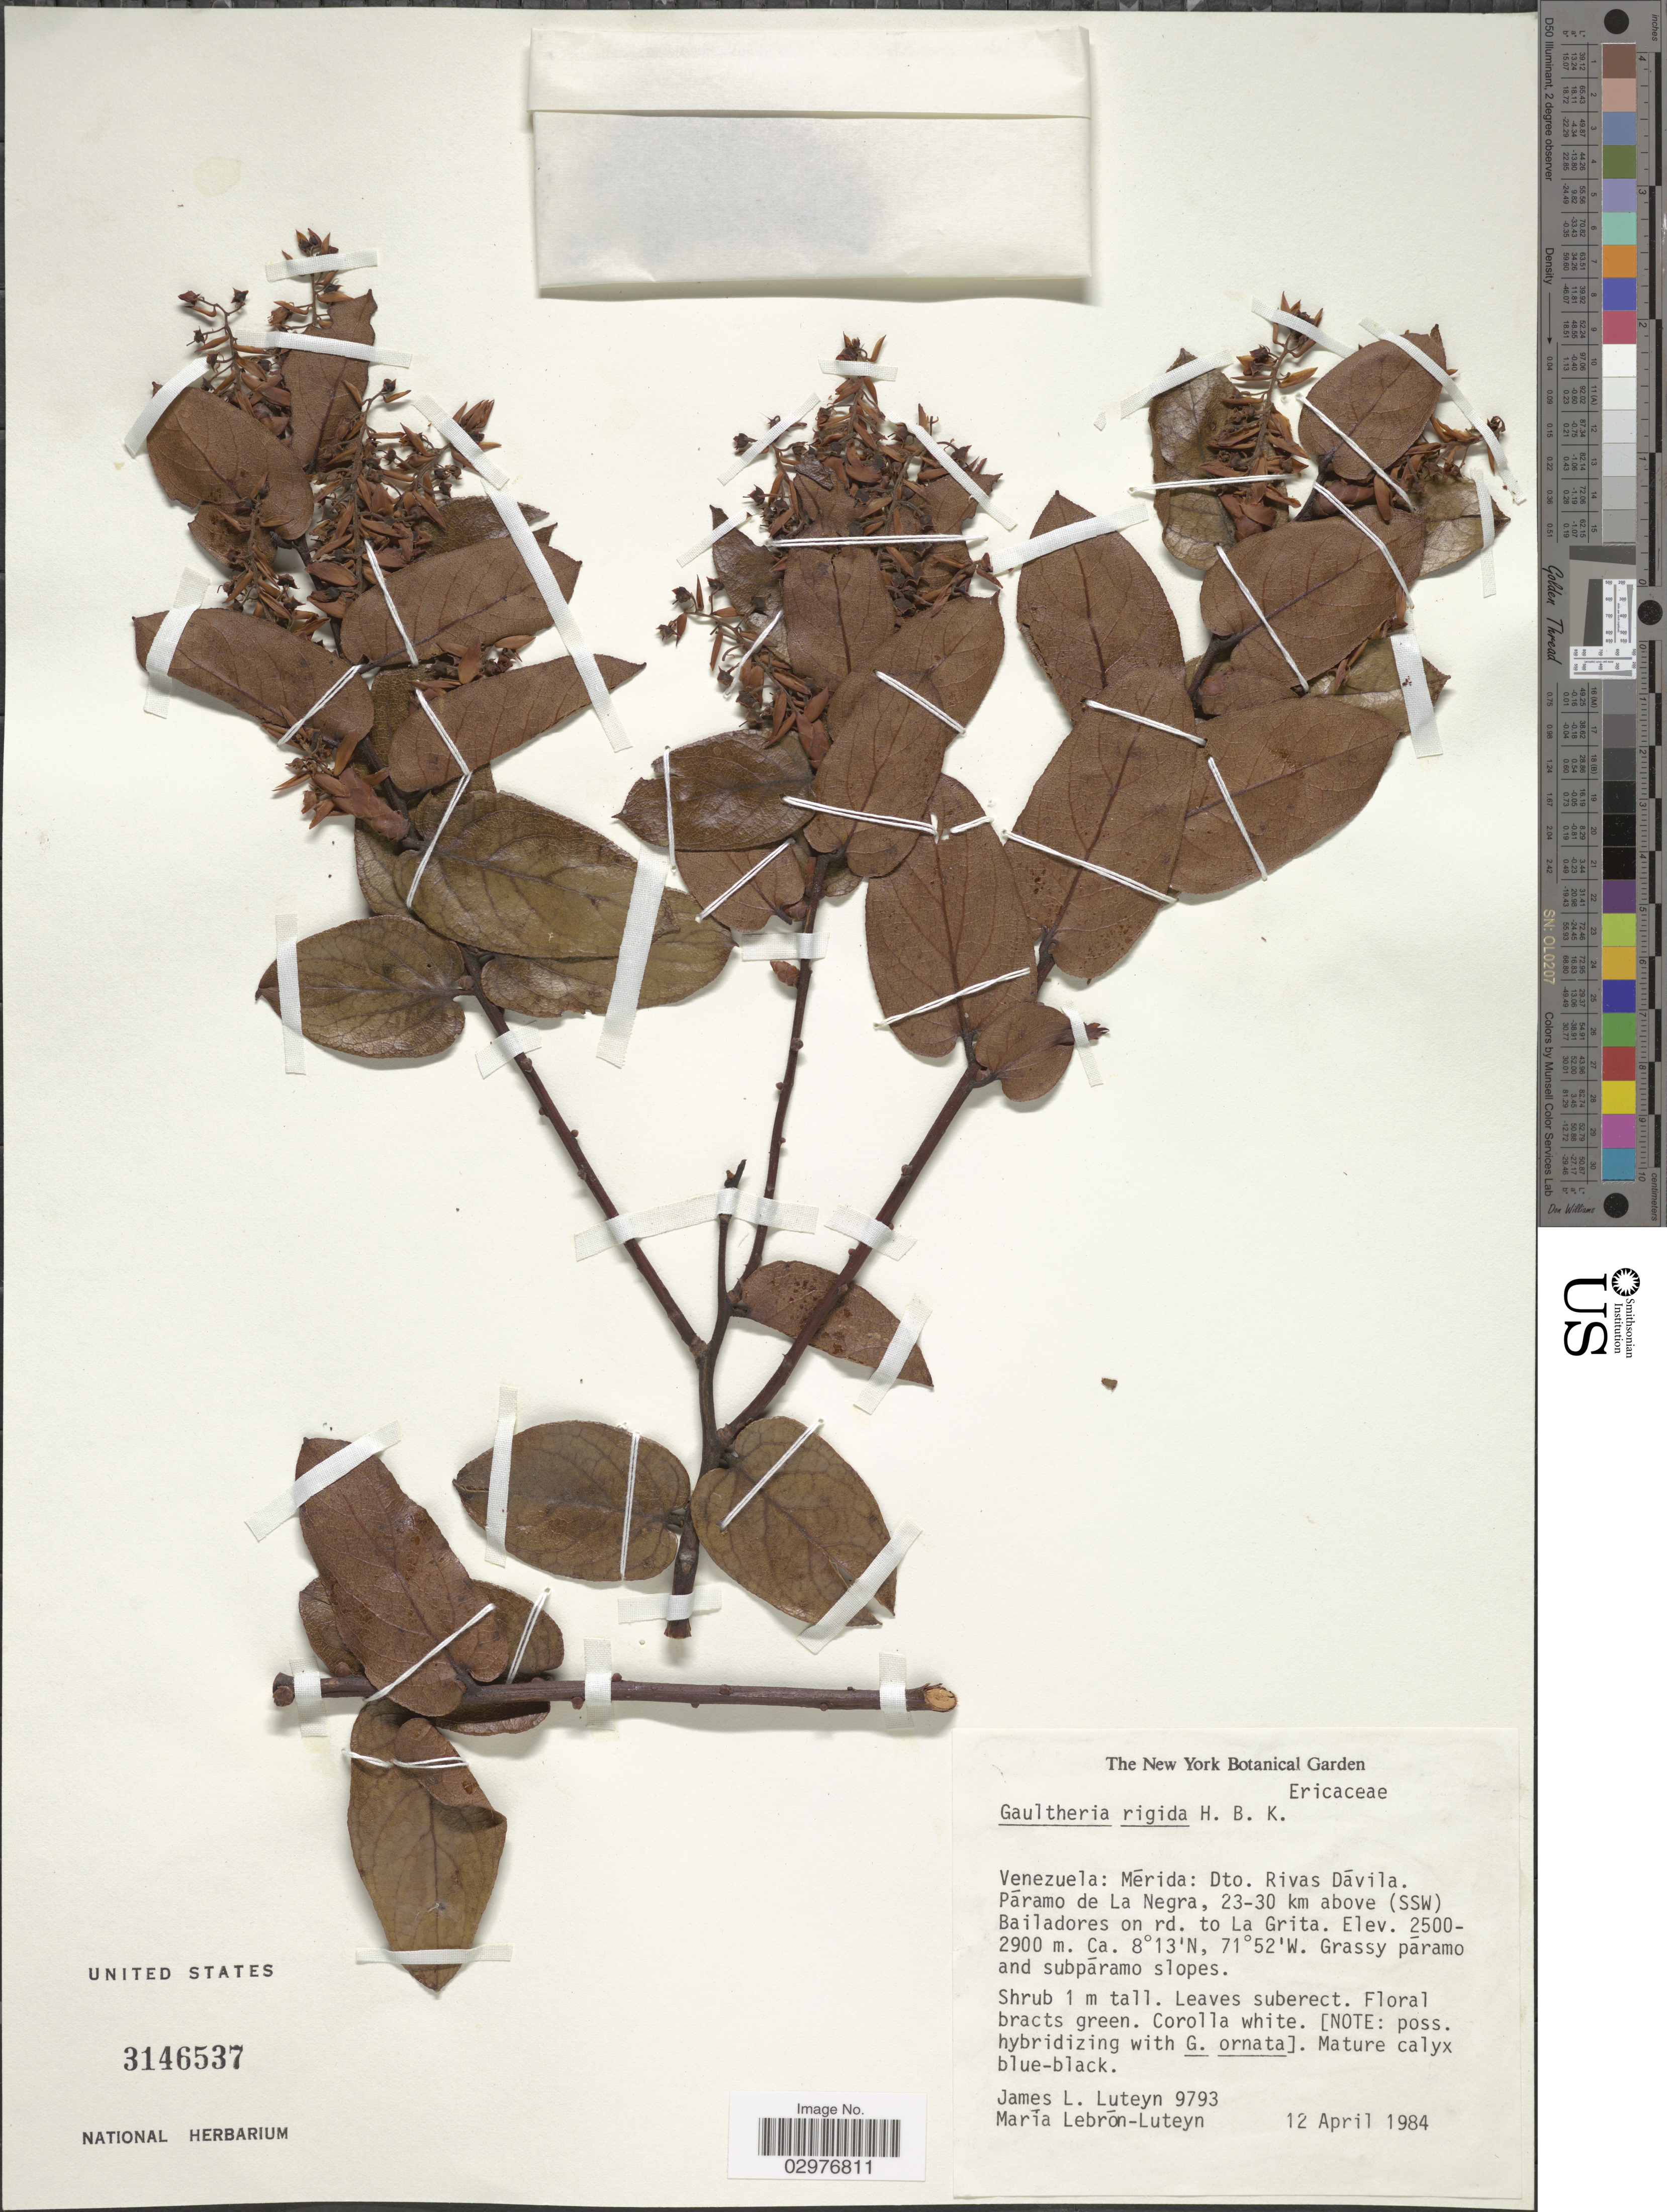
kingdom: Plantae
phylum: Tracheophyta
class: Magnoliopsida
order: Ericales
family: Ericaceae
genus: Gaultheria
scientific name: Gaultheria rigida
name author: Kunth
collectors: J. Luteyn & M. L. Lebrón-Luteyn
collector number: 9793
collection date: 1984-04-12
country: Venezuela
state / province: Mérida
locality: Dto. Rivas Dávila. Páramo de La Negra, 23-30 km above (SSW) Bailadores on rd. to La Grita.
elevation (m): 2500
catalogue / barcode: US 3146537